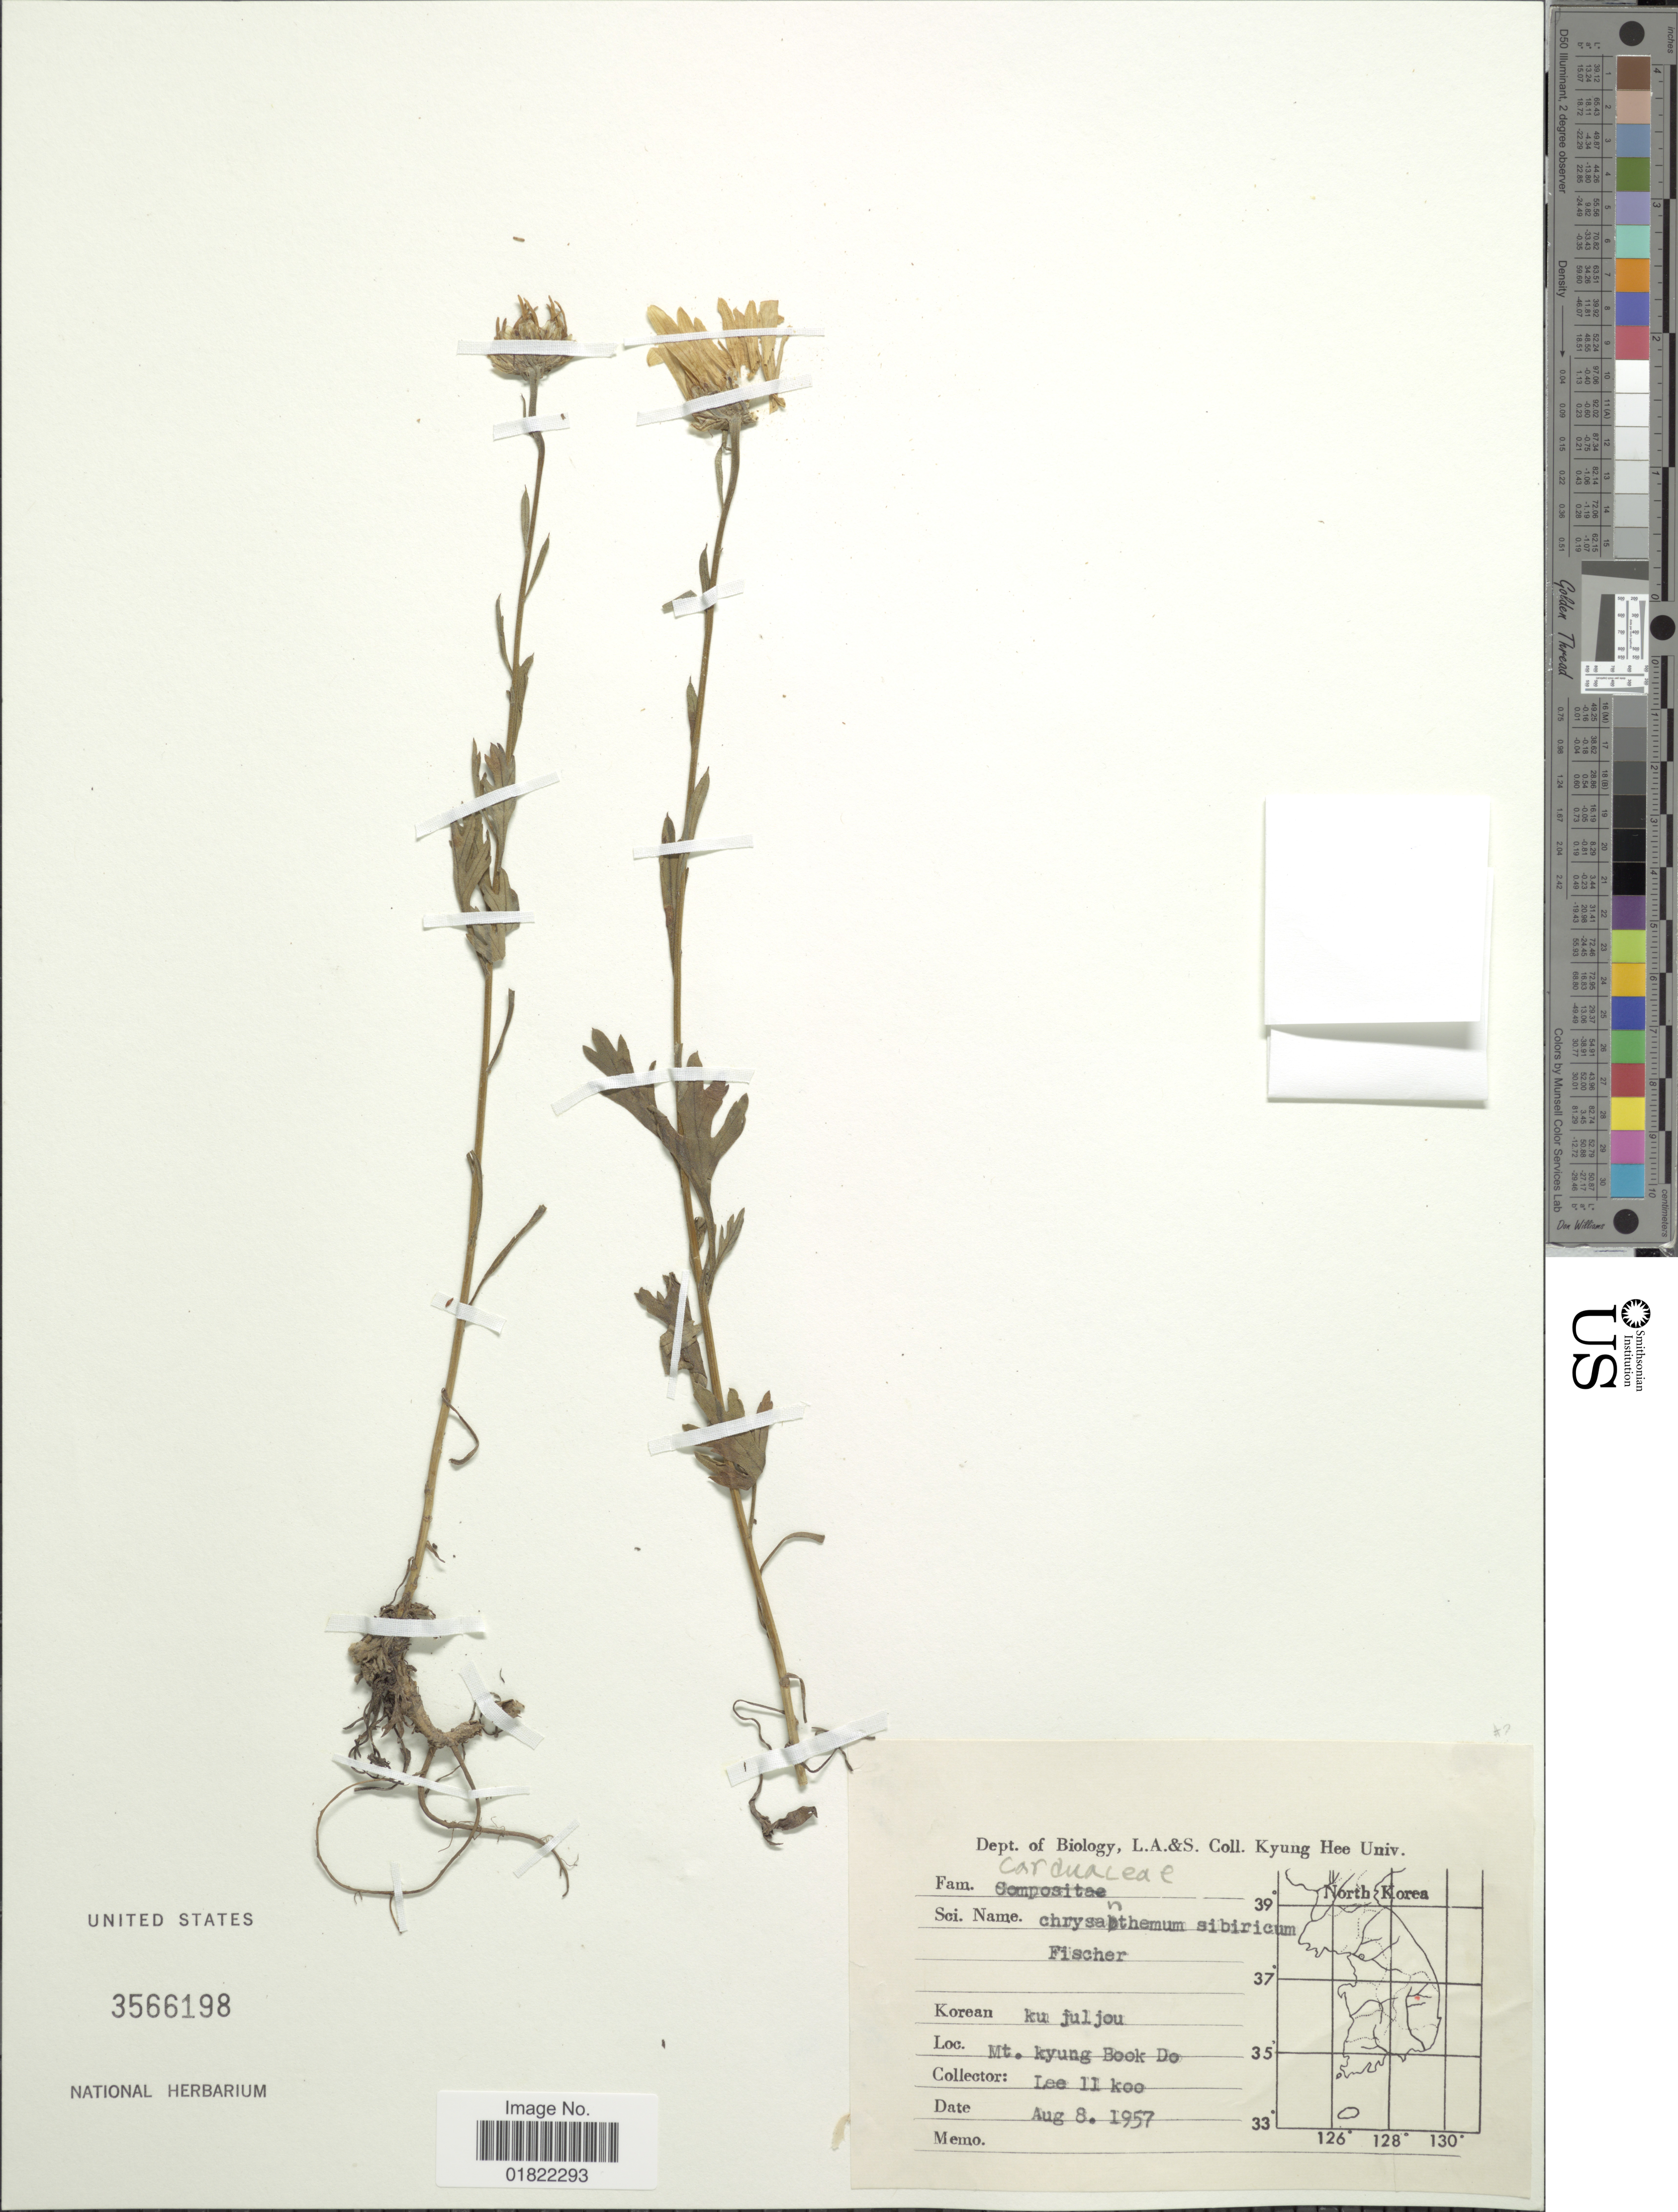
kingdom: Plantae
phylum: Tracheophyta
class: Magnoliopsida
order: Asterales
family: Asteraceae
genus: Chrysanthemum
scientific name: Chrysanthemum sibiricum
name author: Turcz. ex DC.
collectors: L. Kee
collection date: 1957-08-08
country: South Korea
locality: ku juljou, Mt. kyung Book Do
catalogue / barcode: US 3566198